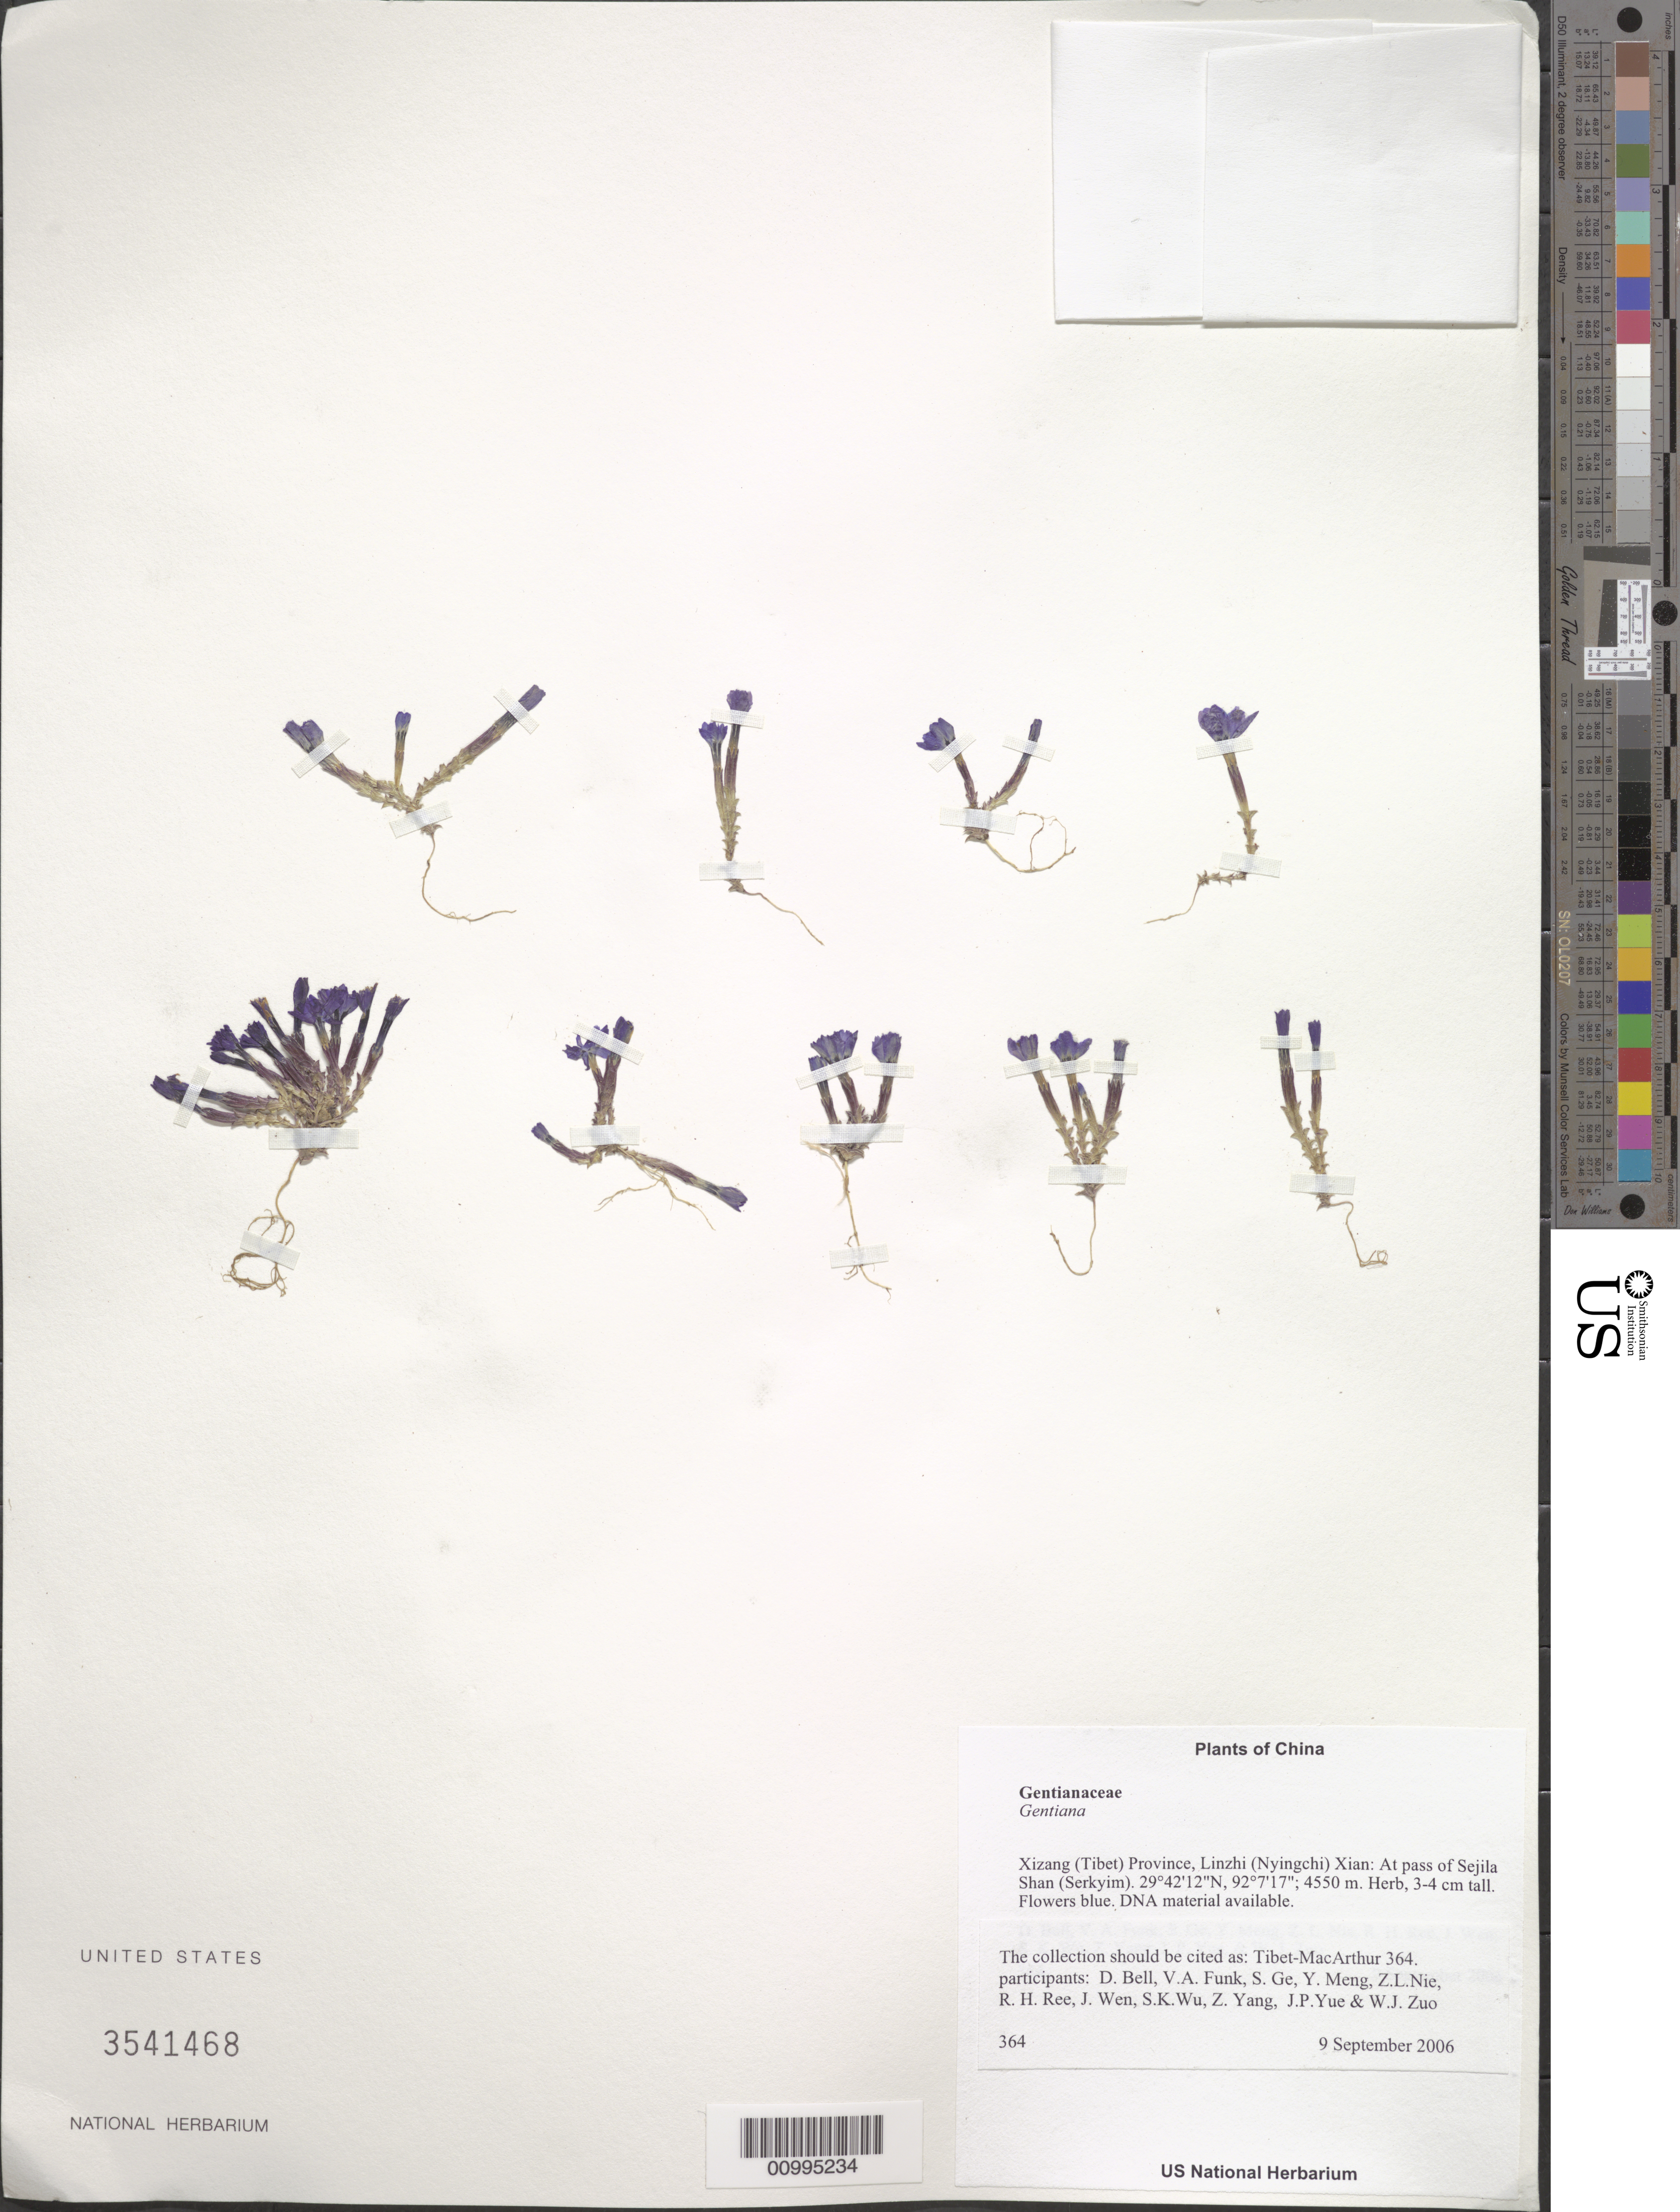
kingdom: Plantae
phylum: Tracheophyta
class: Magnoliopsida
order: Gentianales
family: Gentianaceae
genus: Gentiana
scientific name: Gentiana sp.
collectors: Tibet-MacArthur, D. A. Bell, V. Funk, S. Ge, Y. Meng, Z. Nie, R. Ree, J. Wen, S. K. Wu, Z. Yang, J. Yue & W. Zuo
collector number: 364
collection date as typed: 09 Sep 2006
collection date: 2006-09-09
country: China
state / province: Xizang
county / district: Linzhi (Nyingchi) Xian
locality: At pass of Sejila Shan (Serkyim).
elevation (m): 4550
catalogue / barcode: US 3541468